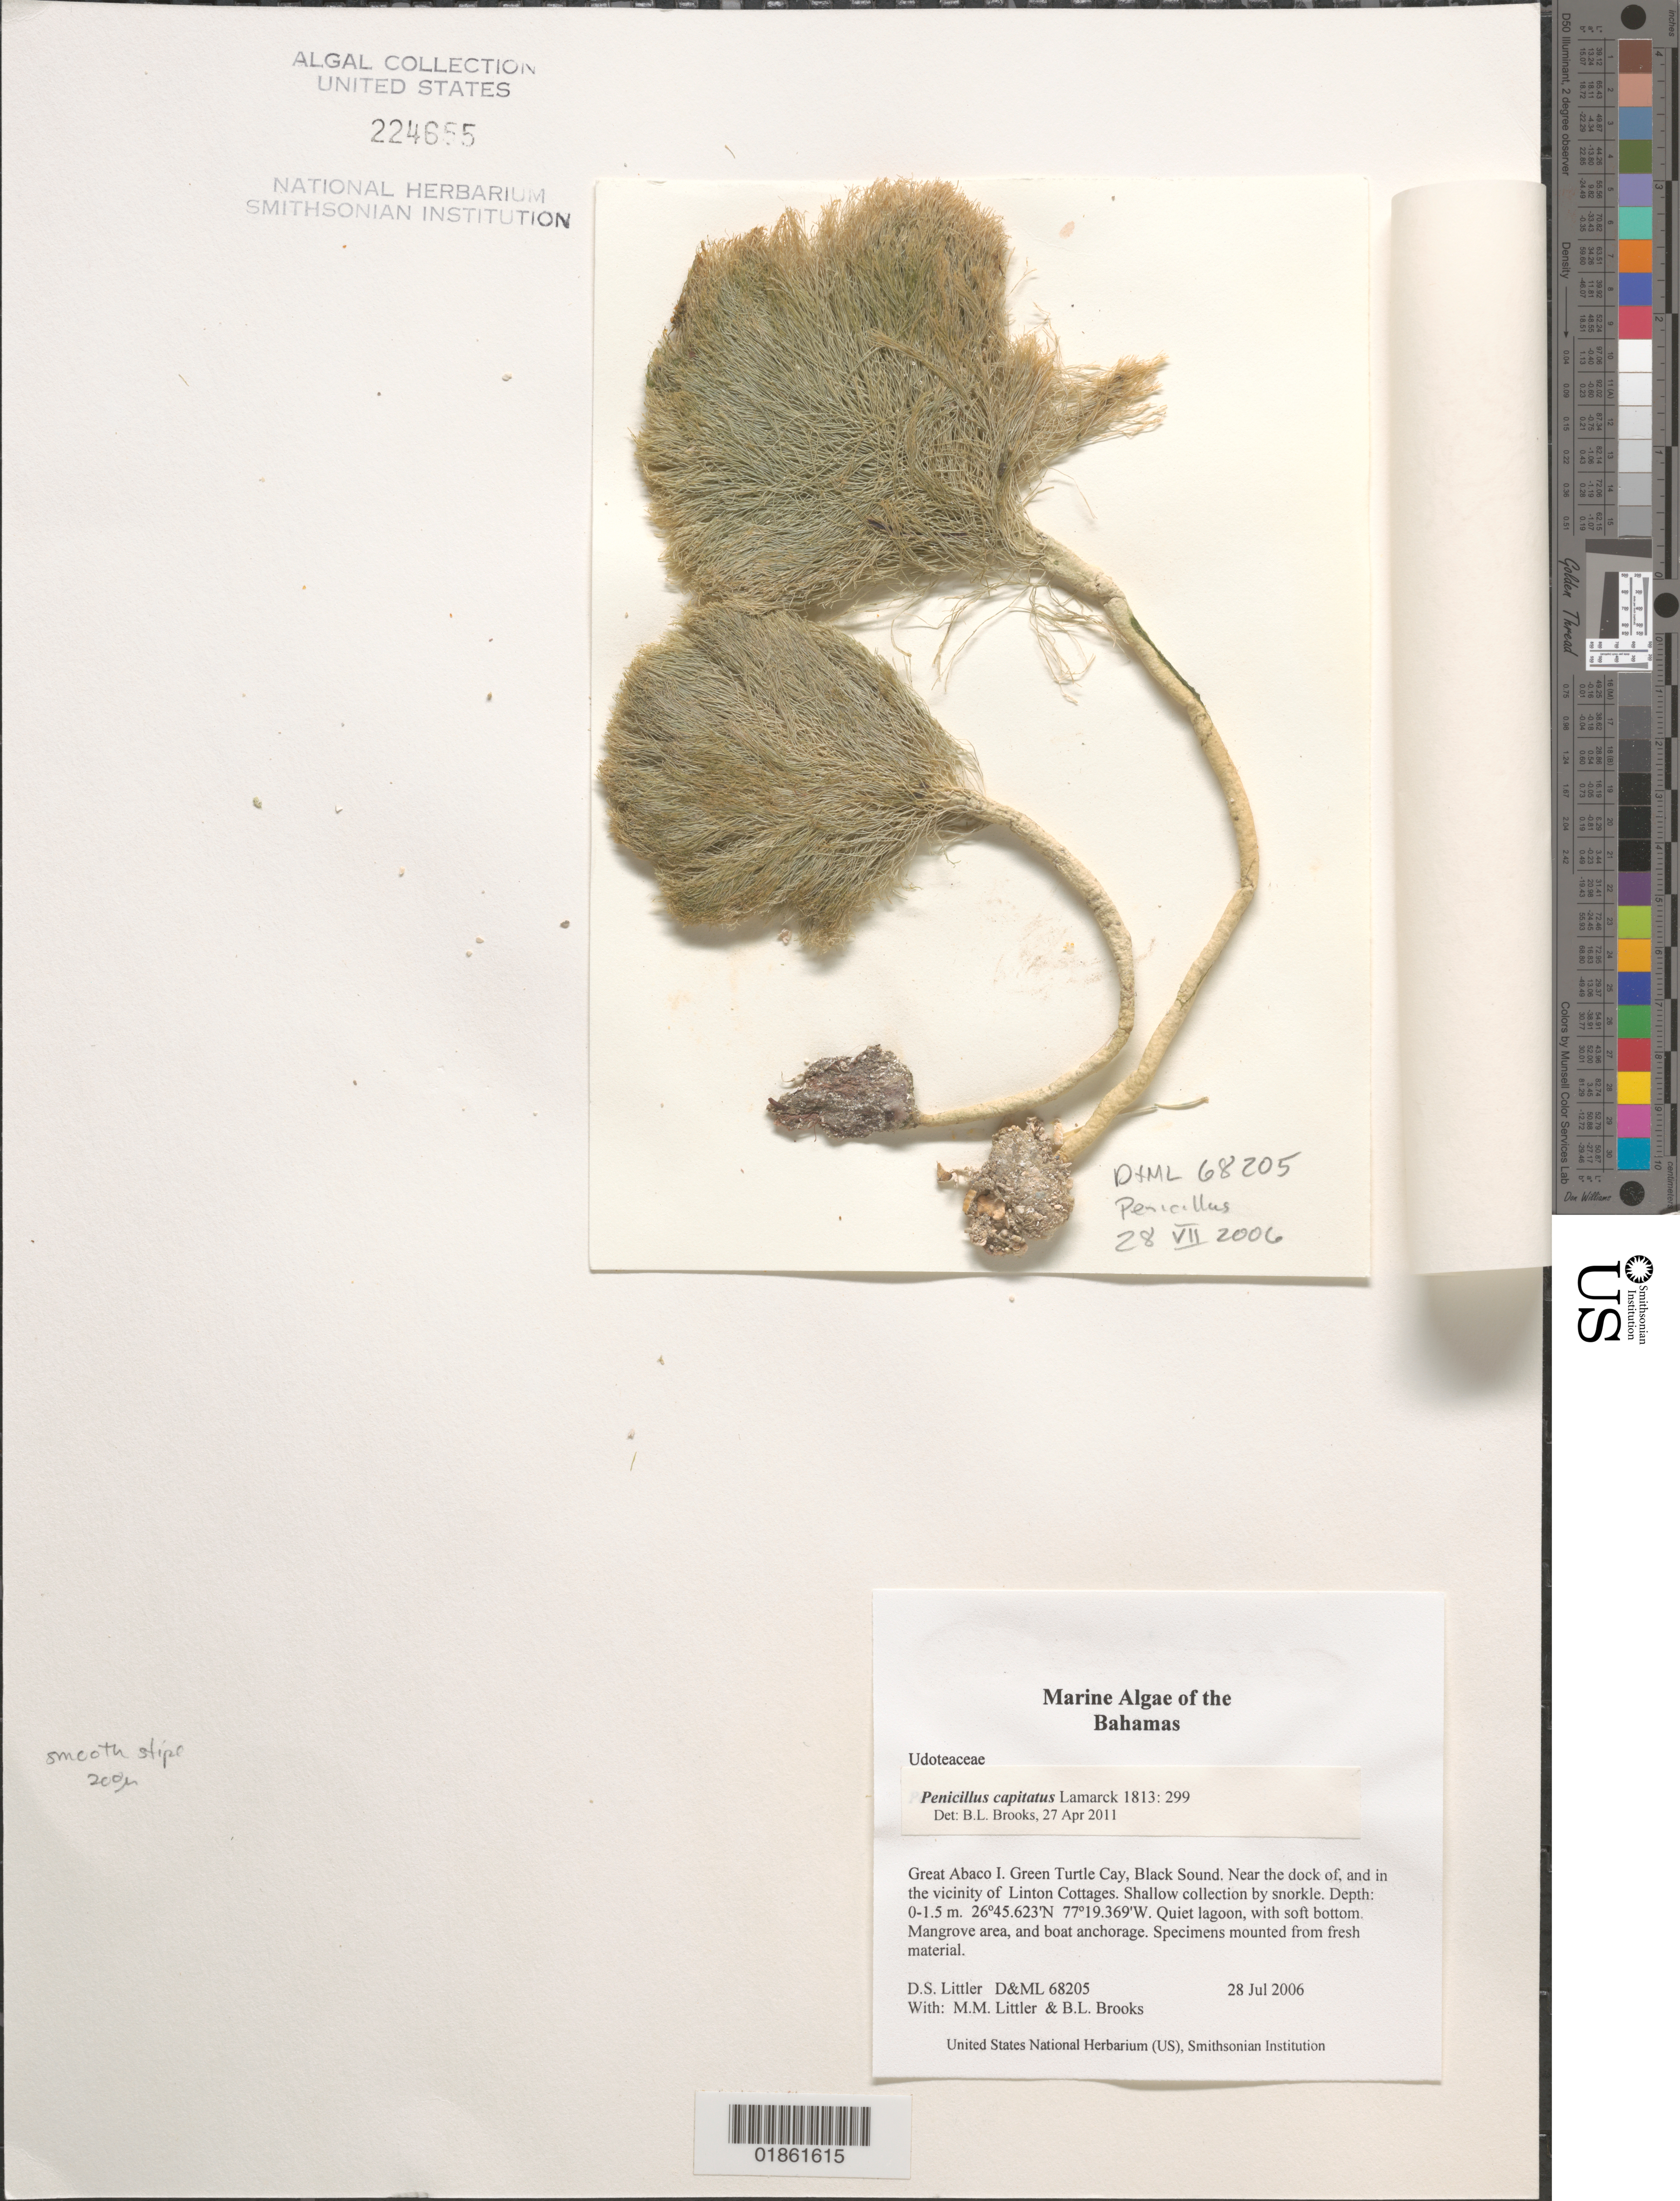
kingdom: Plantae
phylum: Chlorophyta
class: Ulvophyceae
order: Bryopsidales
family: Udoteaceae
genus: Penicillus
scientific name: Penicillus capitatus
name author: Lam.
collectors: M. M. Littler, D. S. Littler & B. Brooks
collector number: D&ML 68205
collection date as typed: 28 Jul 2006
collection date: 2006-07-28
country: Bahamas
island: Green Turtle Cay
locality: Black Sound around the dock off Linton Cottages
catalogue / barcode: US 224655